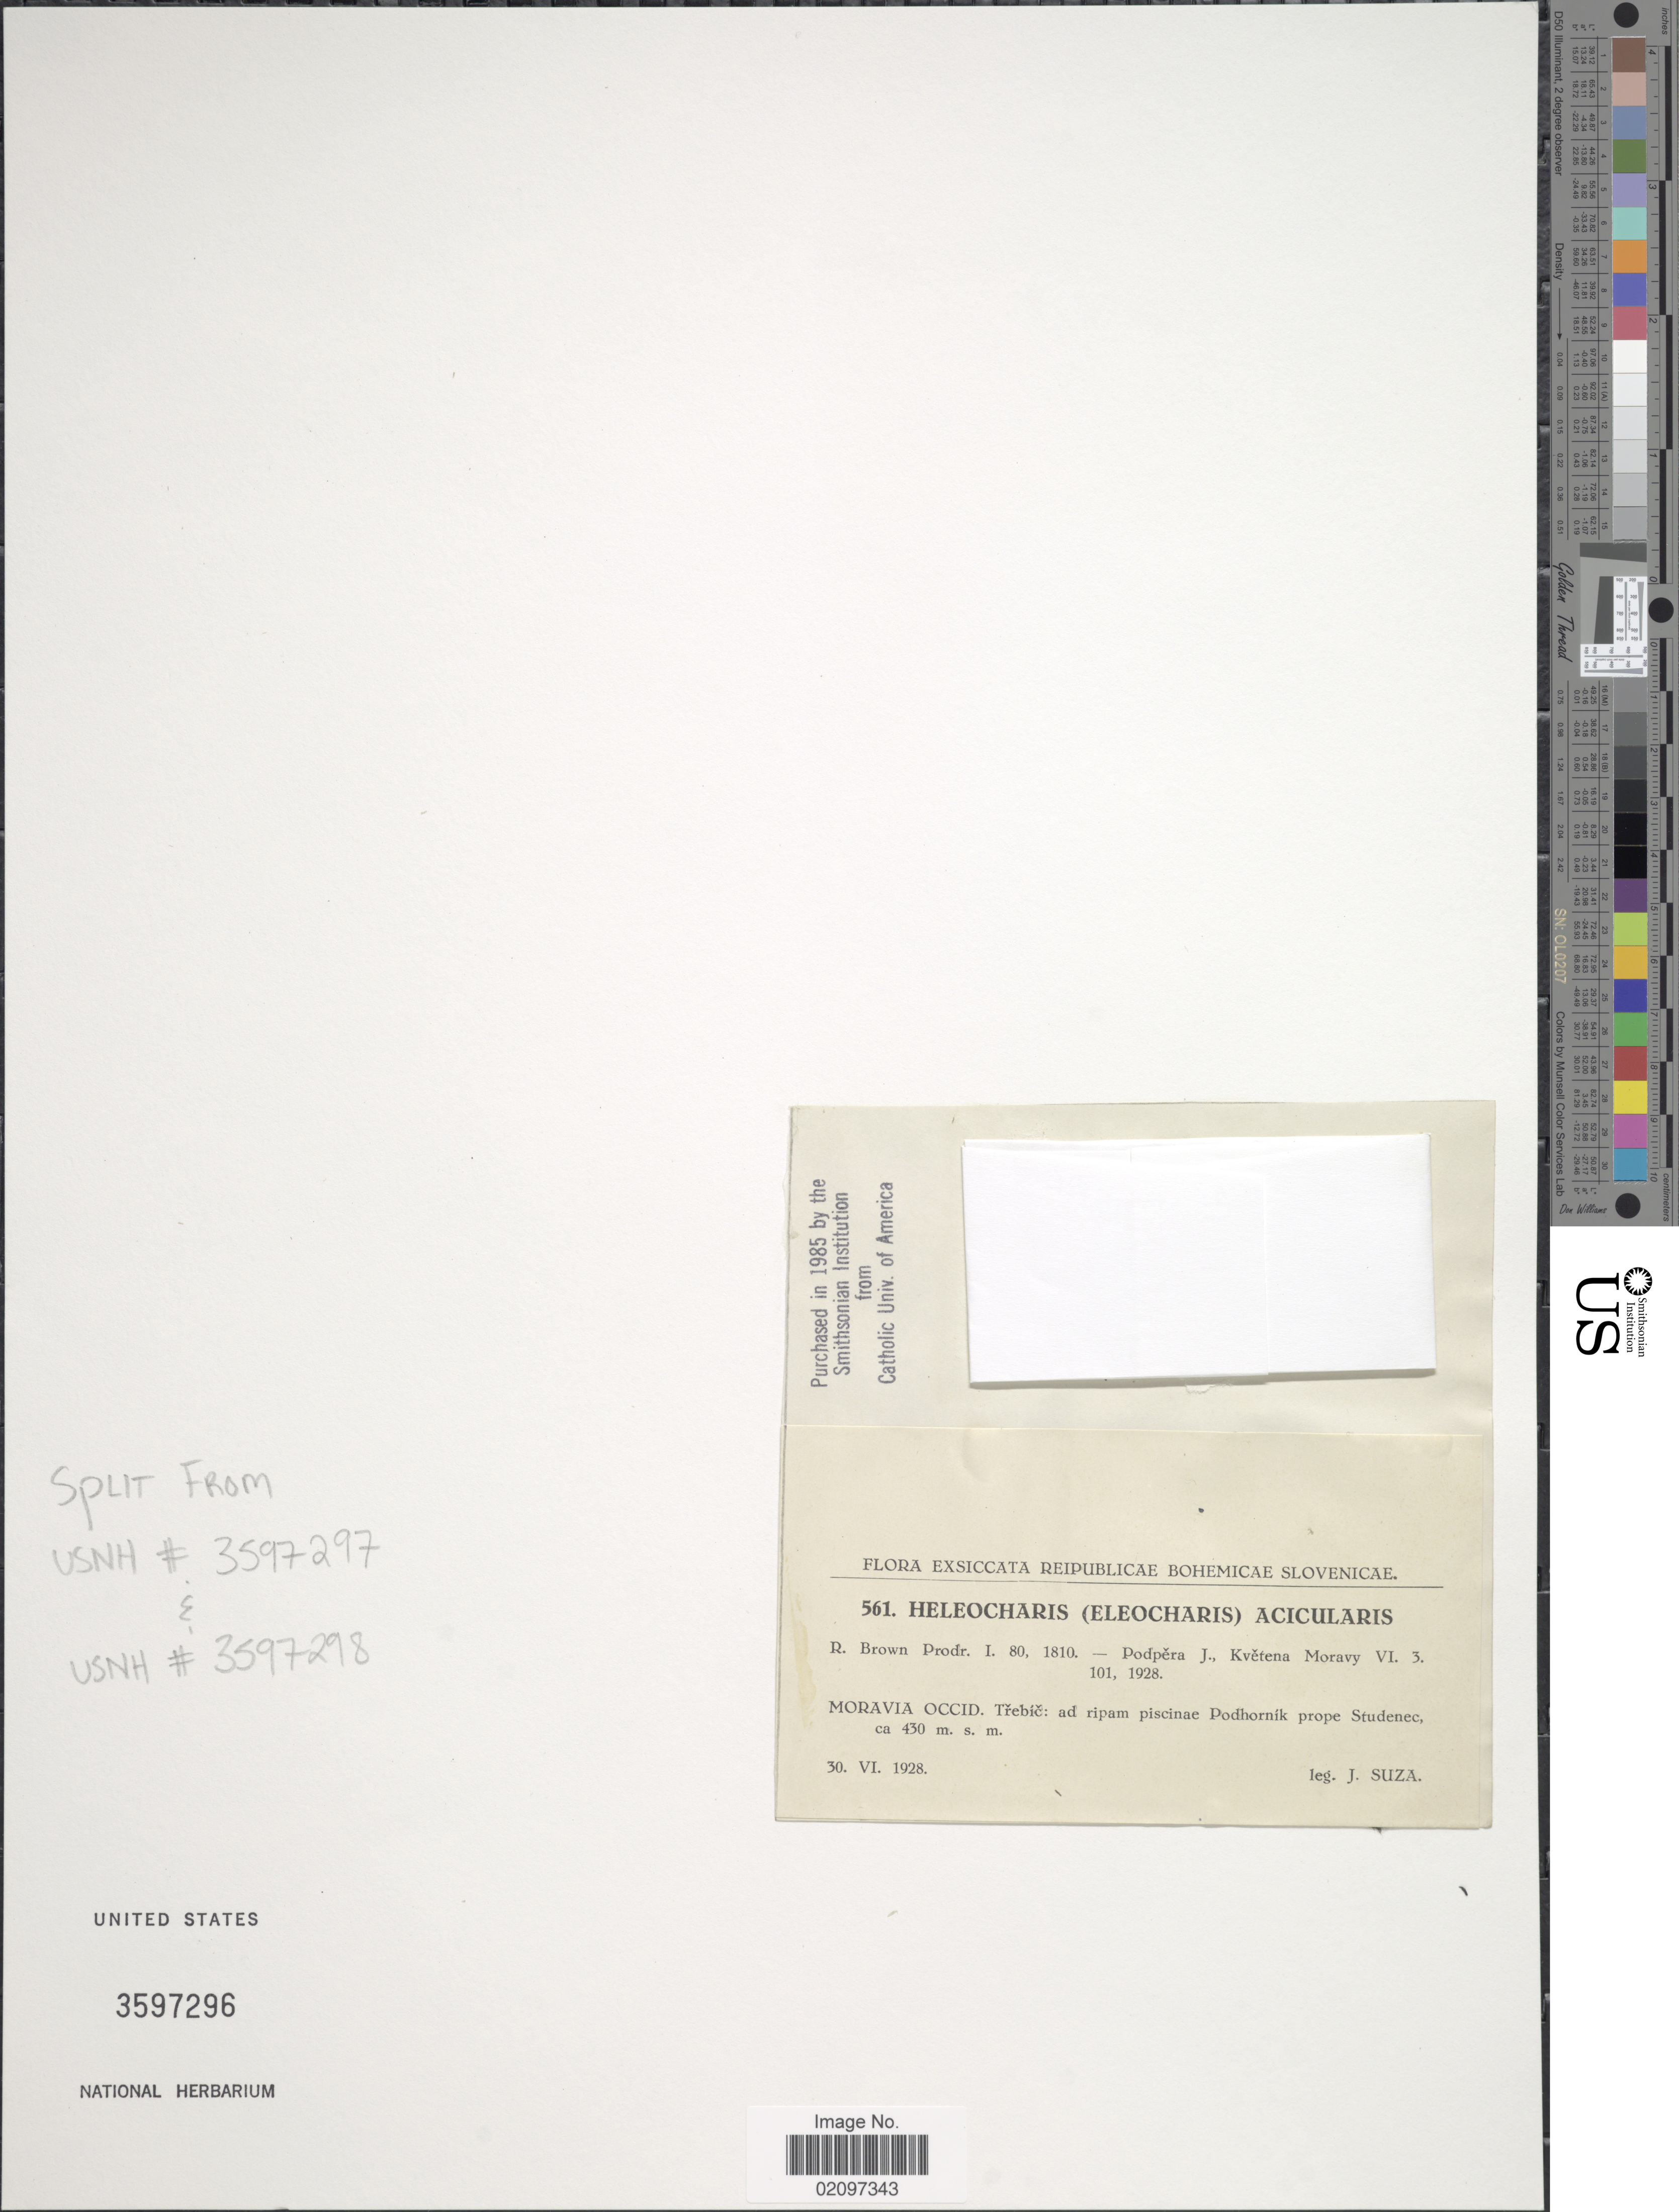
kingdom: Plantae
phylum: Tracheophyta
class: Liliopsida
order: Poales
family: Cyperaceae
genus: Eleocharis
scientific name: Eleocharis acicularis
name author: (L.) Roem. & Schult.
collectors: J. Suza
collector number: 561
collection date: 1928-06-30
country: Czechia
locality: Reipublicae Bohemicae slovenice. Moravia occid. Trebic: ad ripam piscinae Podhornik prope Studenec.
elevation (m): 430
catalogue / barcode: US 3597296